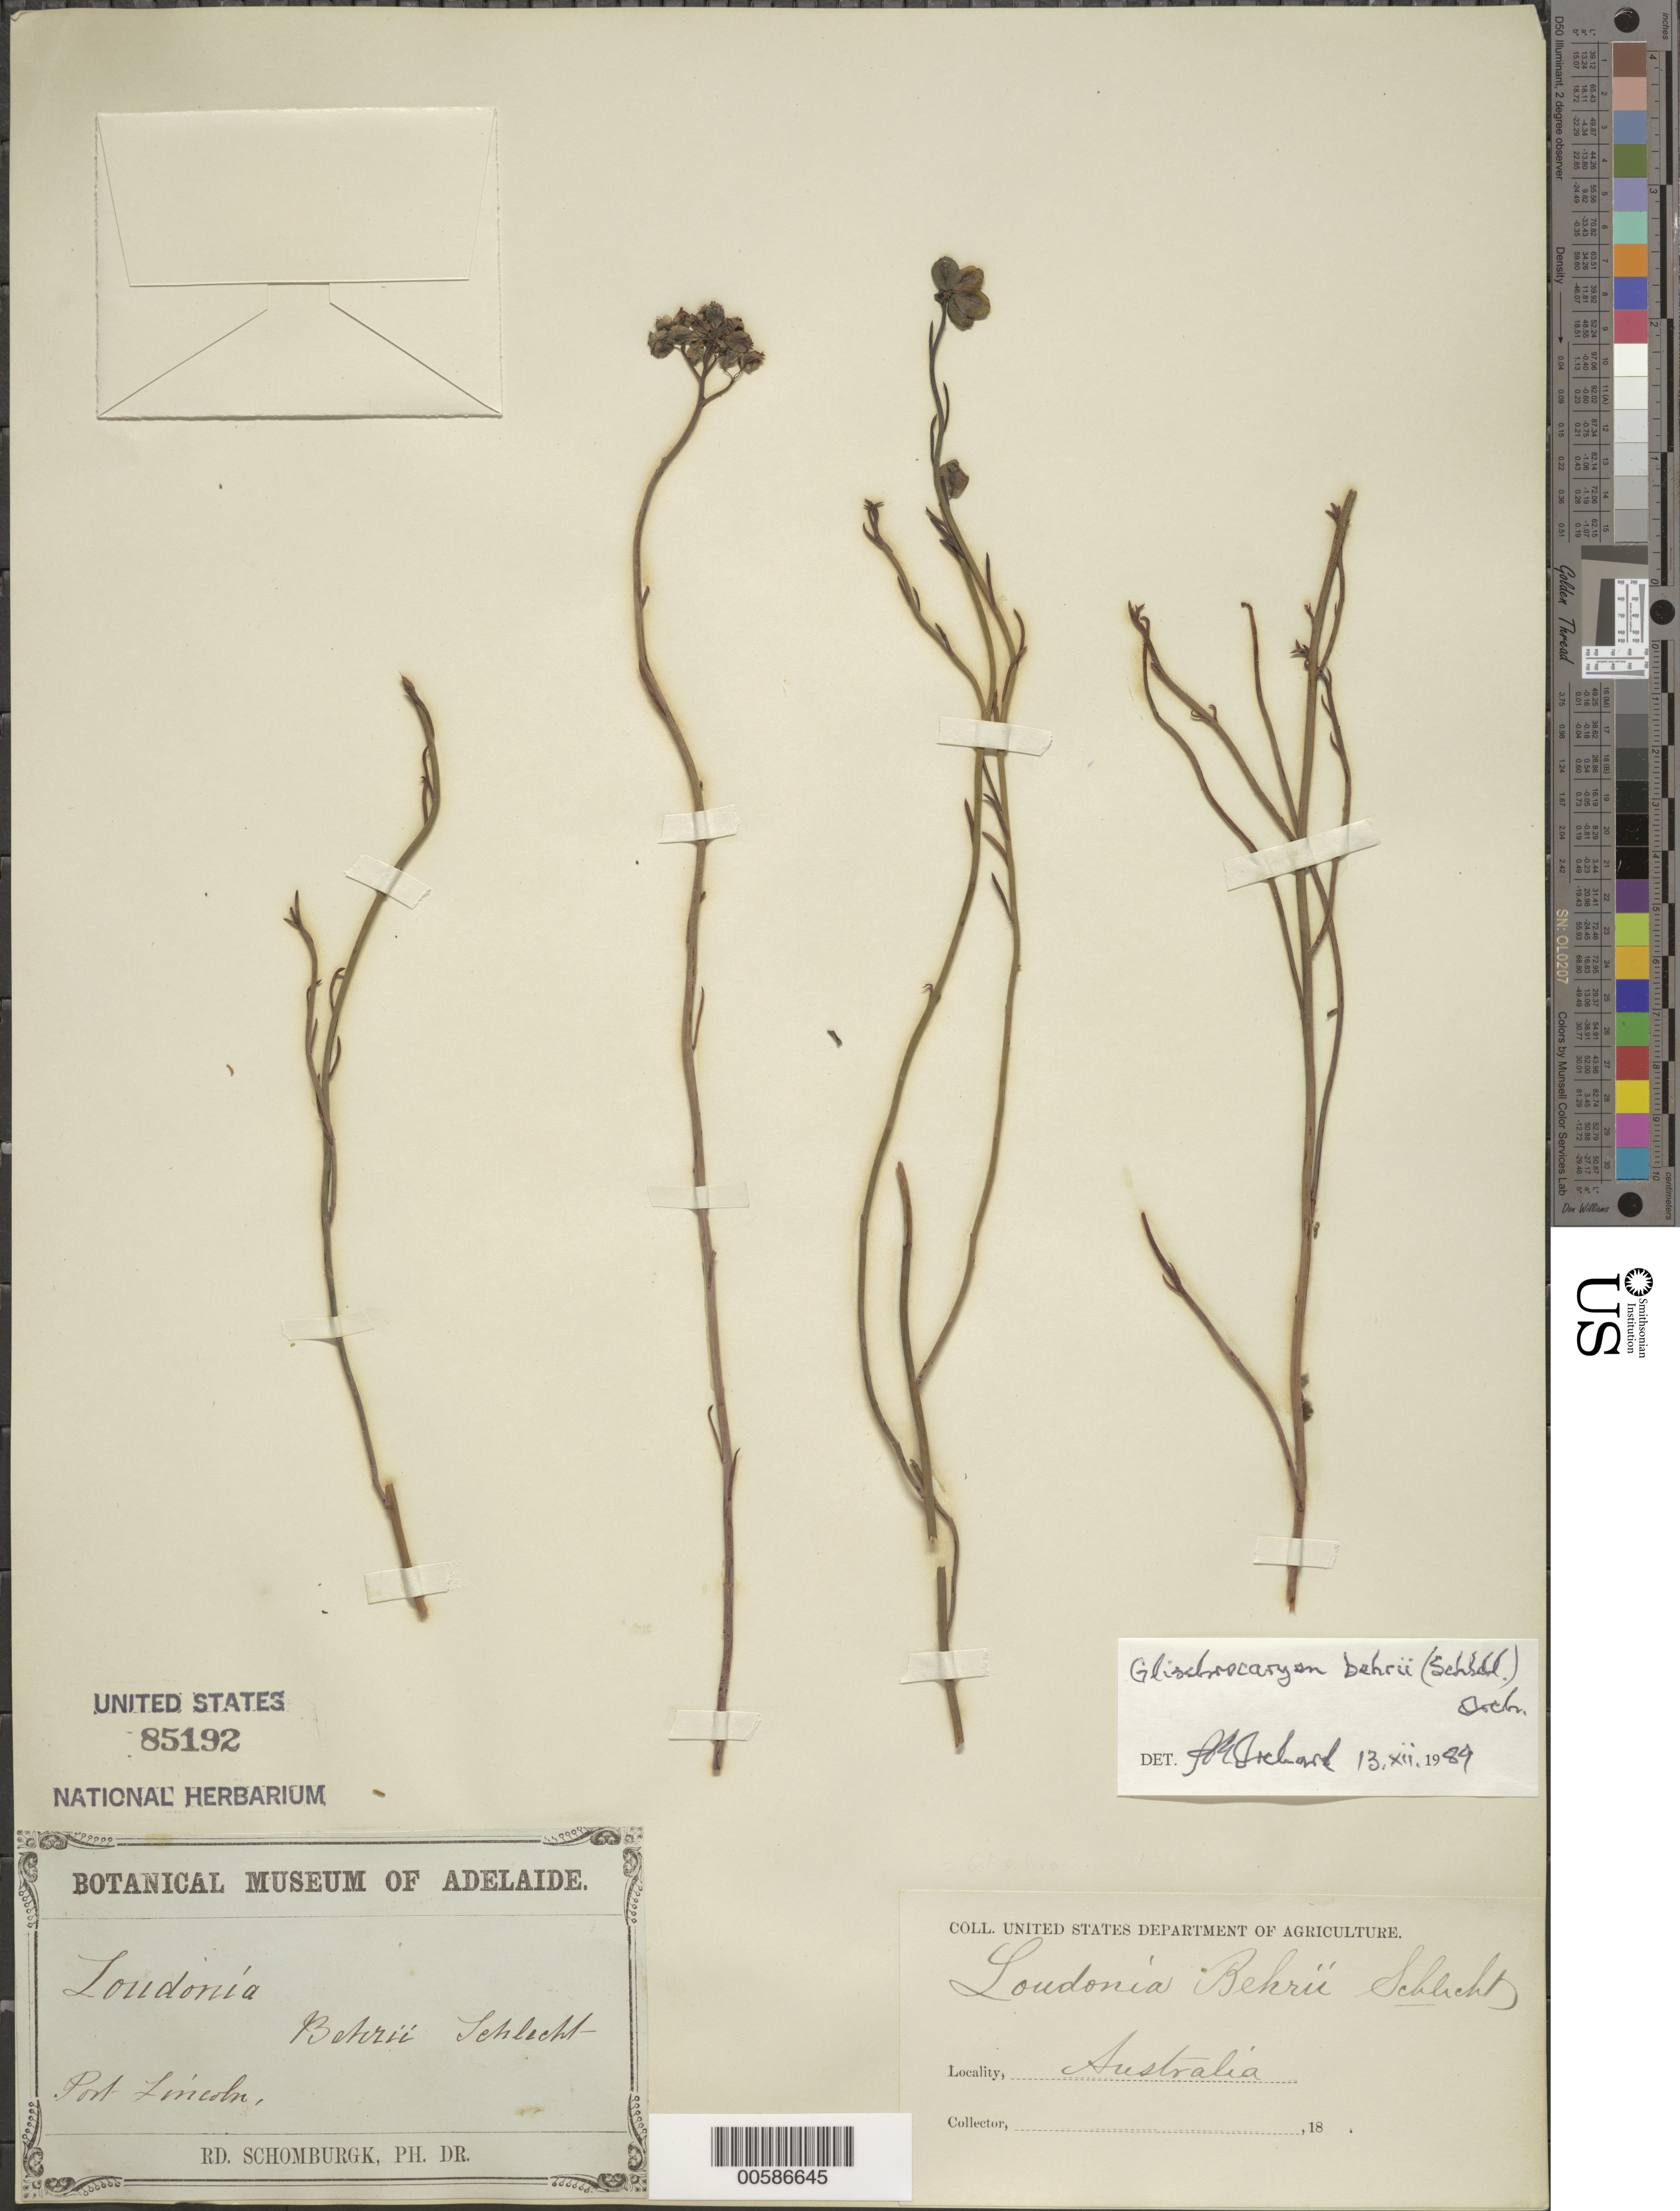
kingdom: Plantae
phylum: Tracheophyta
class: Magnoliopsida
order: Saxifragales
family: Haloragaceae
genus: Glischrocaryon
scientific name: Glischrocaryon behrii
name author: (Schltdl.) Orchard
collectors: M. R. Schomburgk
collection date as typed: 18--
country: Australia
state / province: South Australia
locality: Adelaide, Port Lincoln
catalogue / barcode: US 85192